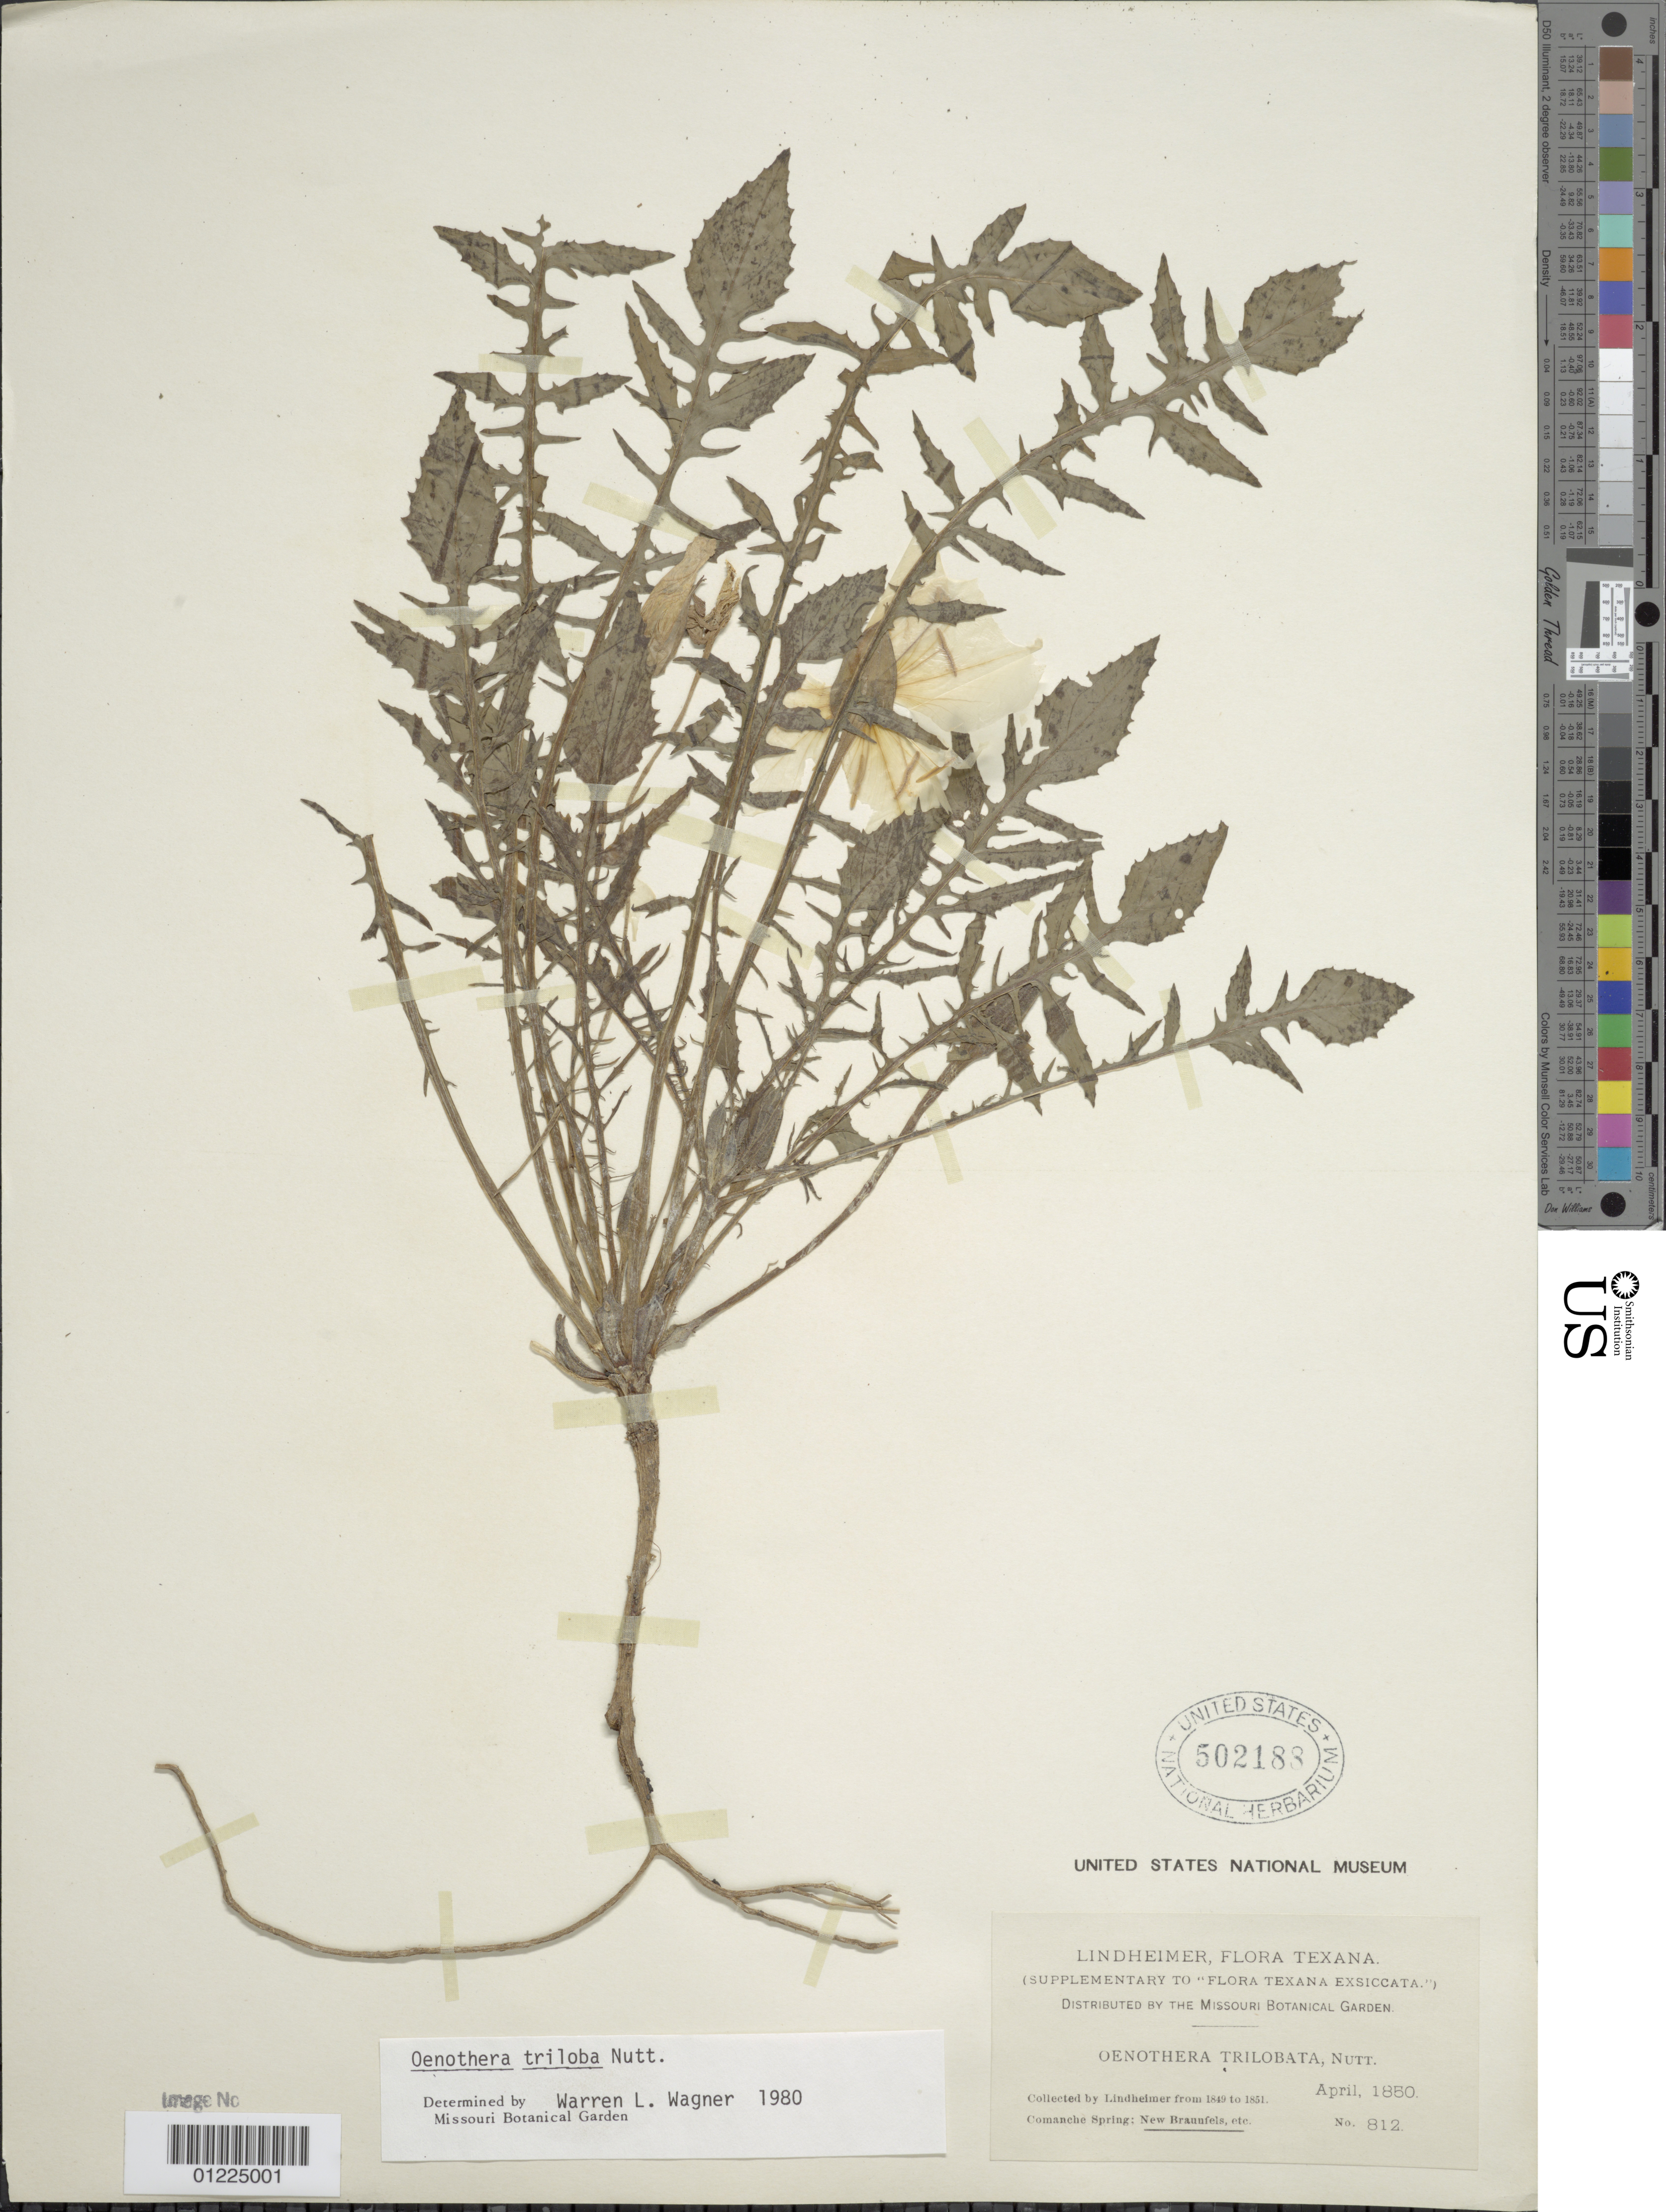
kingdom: Plantae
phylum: Tracheophyta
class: Magnoliopsida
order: Myrtales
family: Onagraceae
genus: Oenothera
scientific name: Oenothera triloba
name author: Nutt.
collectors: F. J. Lindheimer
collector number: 812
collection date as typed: Apr 1850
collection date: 1850-04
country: United States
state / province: Texas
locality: Comanche Spring: New Braunfels, etc.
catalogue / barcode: US 502188